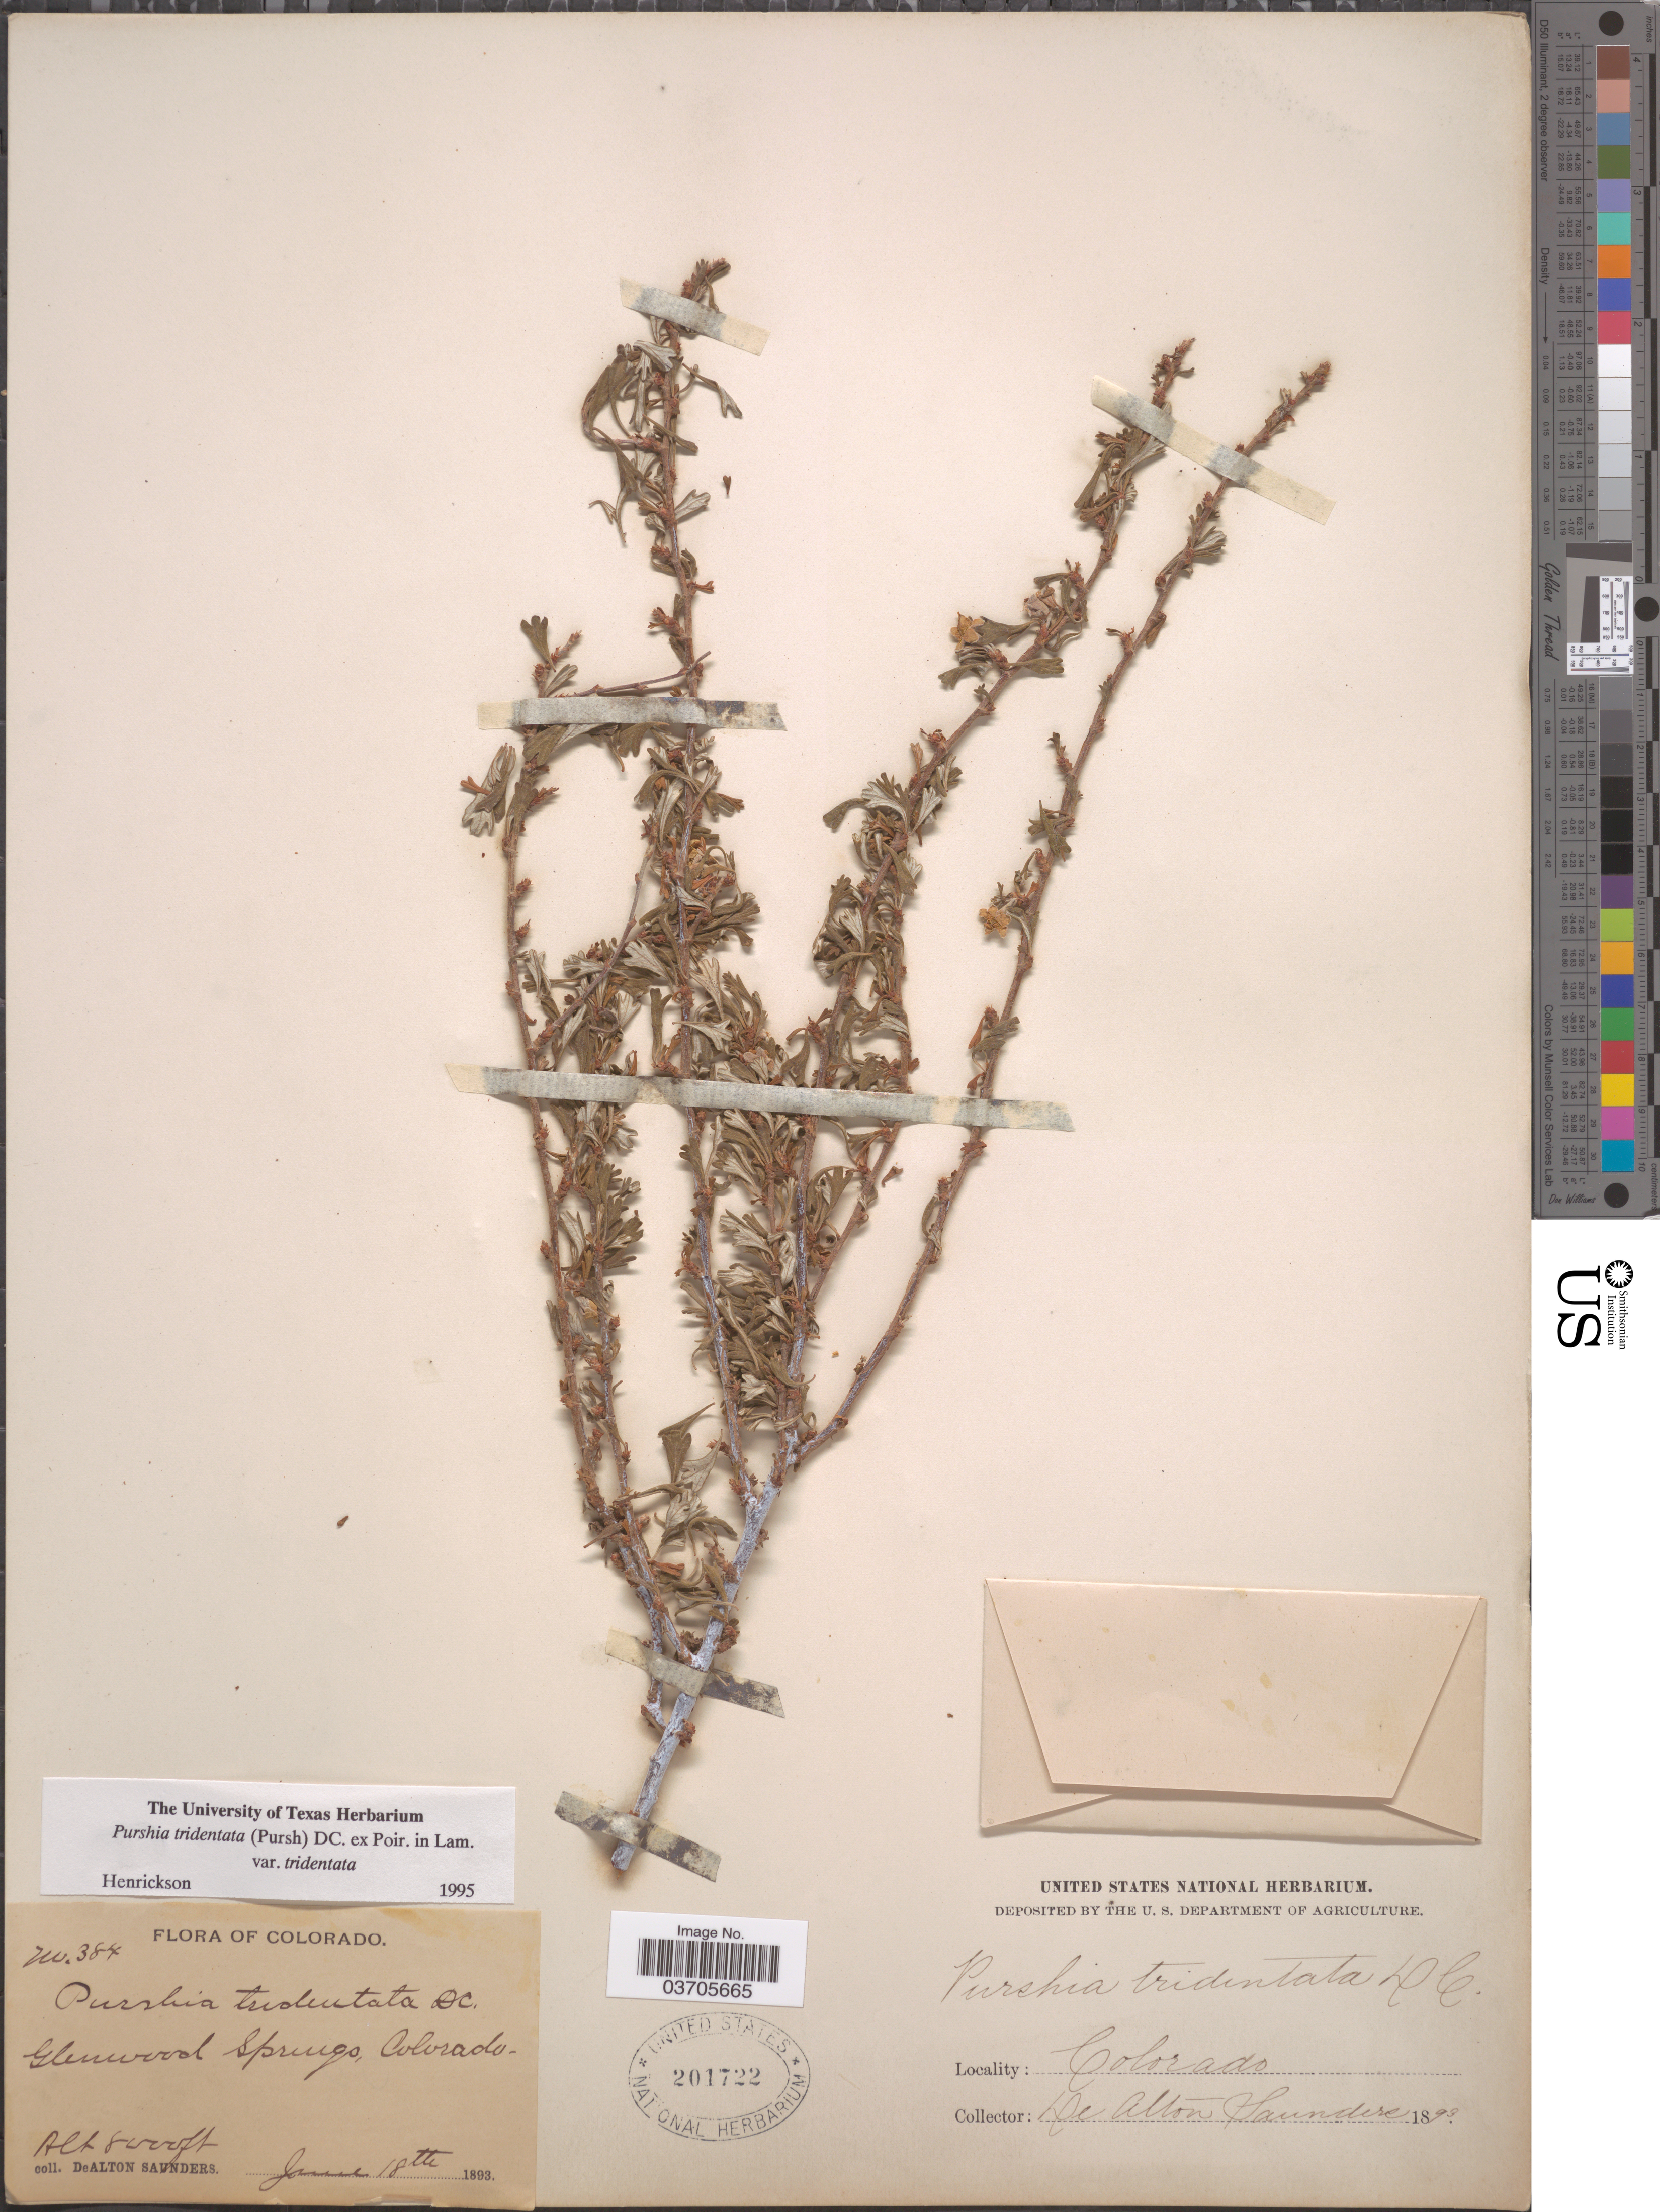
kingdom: Plantae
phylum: Tracheophyta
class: Magnoliopsida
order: Rosales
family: Rosaceae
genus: Purshia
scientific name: Purshia tridentata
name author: (Pursh) DC.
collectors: D. A. Saunders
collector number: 384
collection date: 1893-06-18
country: United States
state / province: Colorado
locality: Glenwood Springs.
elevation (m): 2438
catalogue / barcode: US 201722